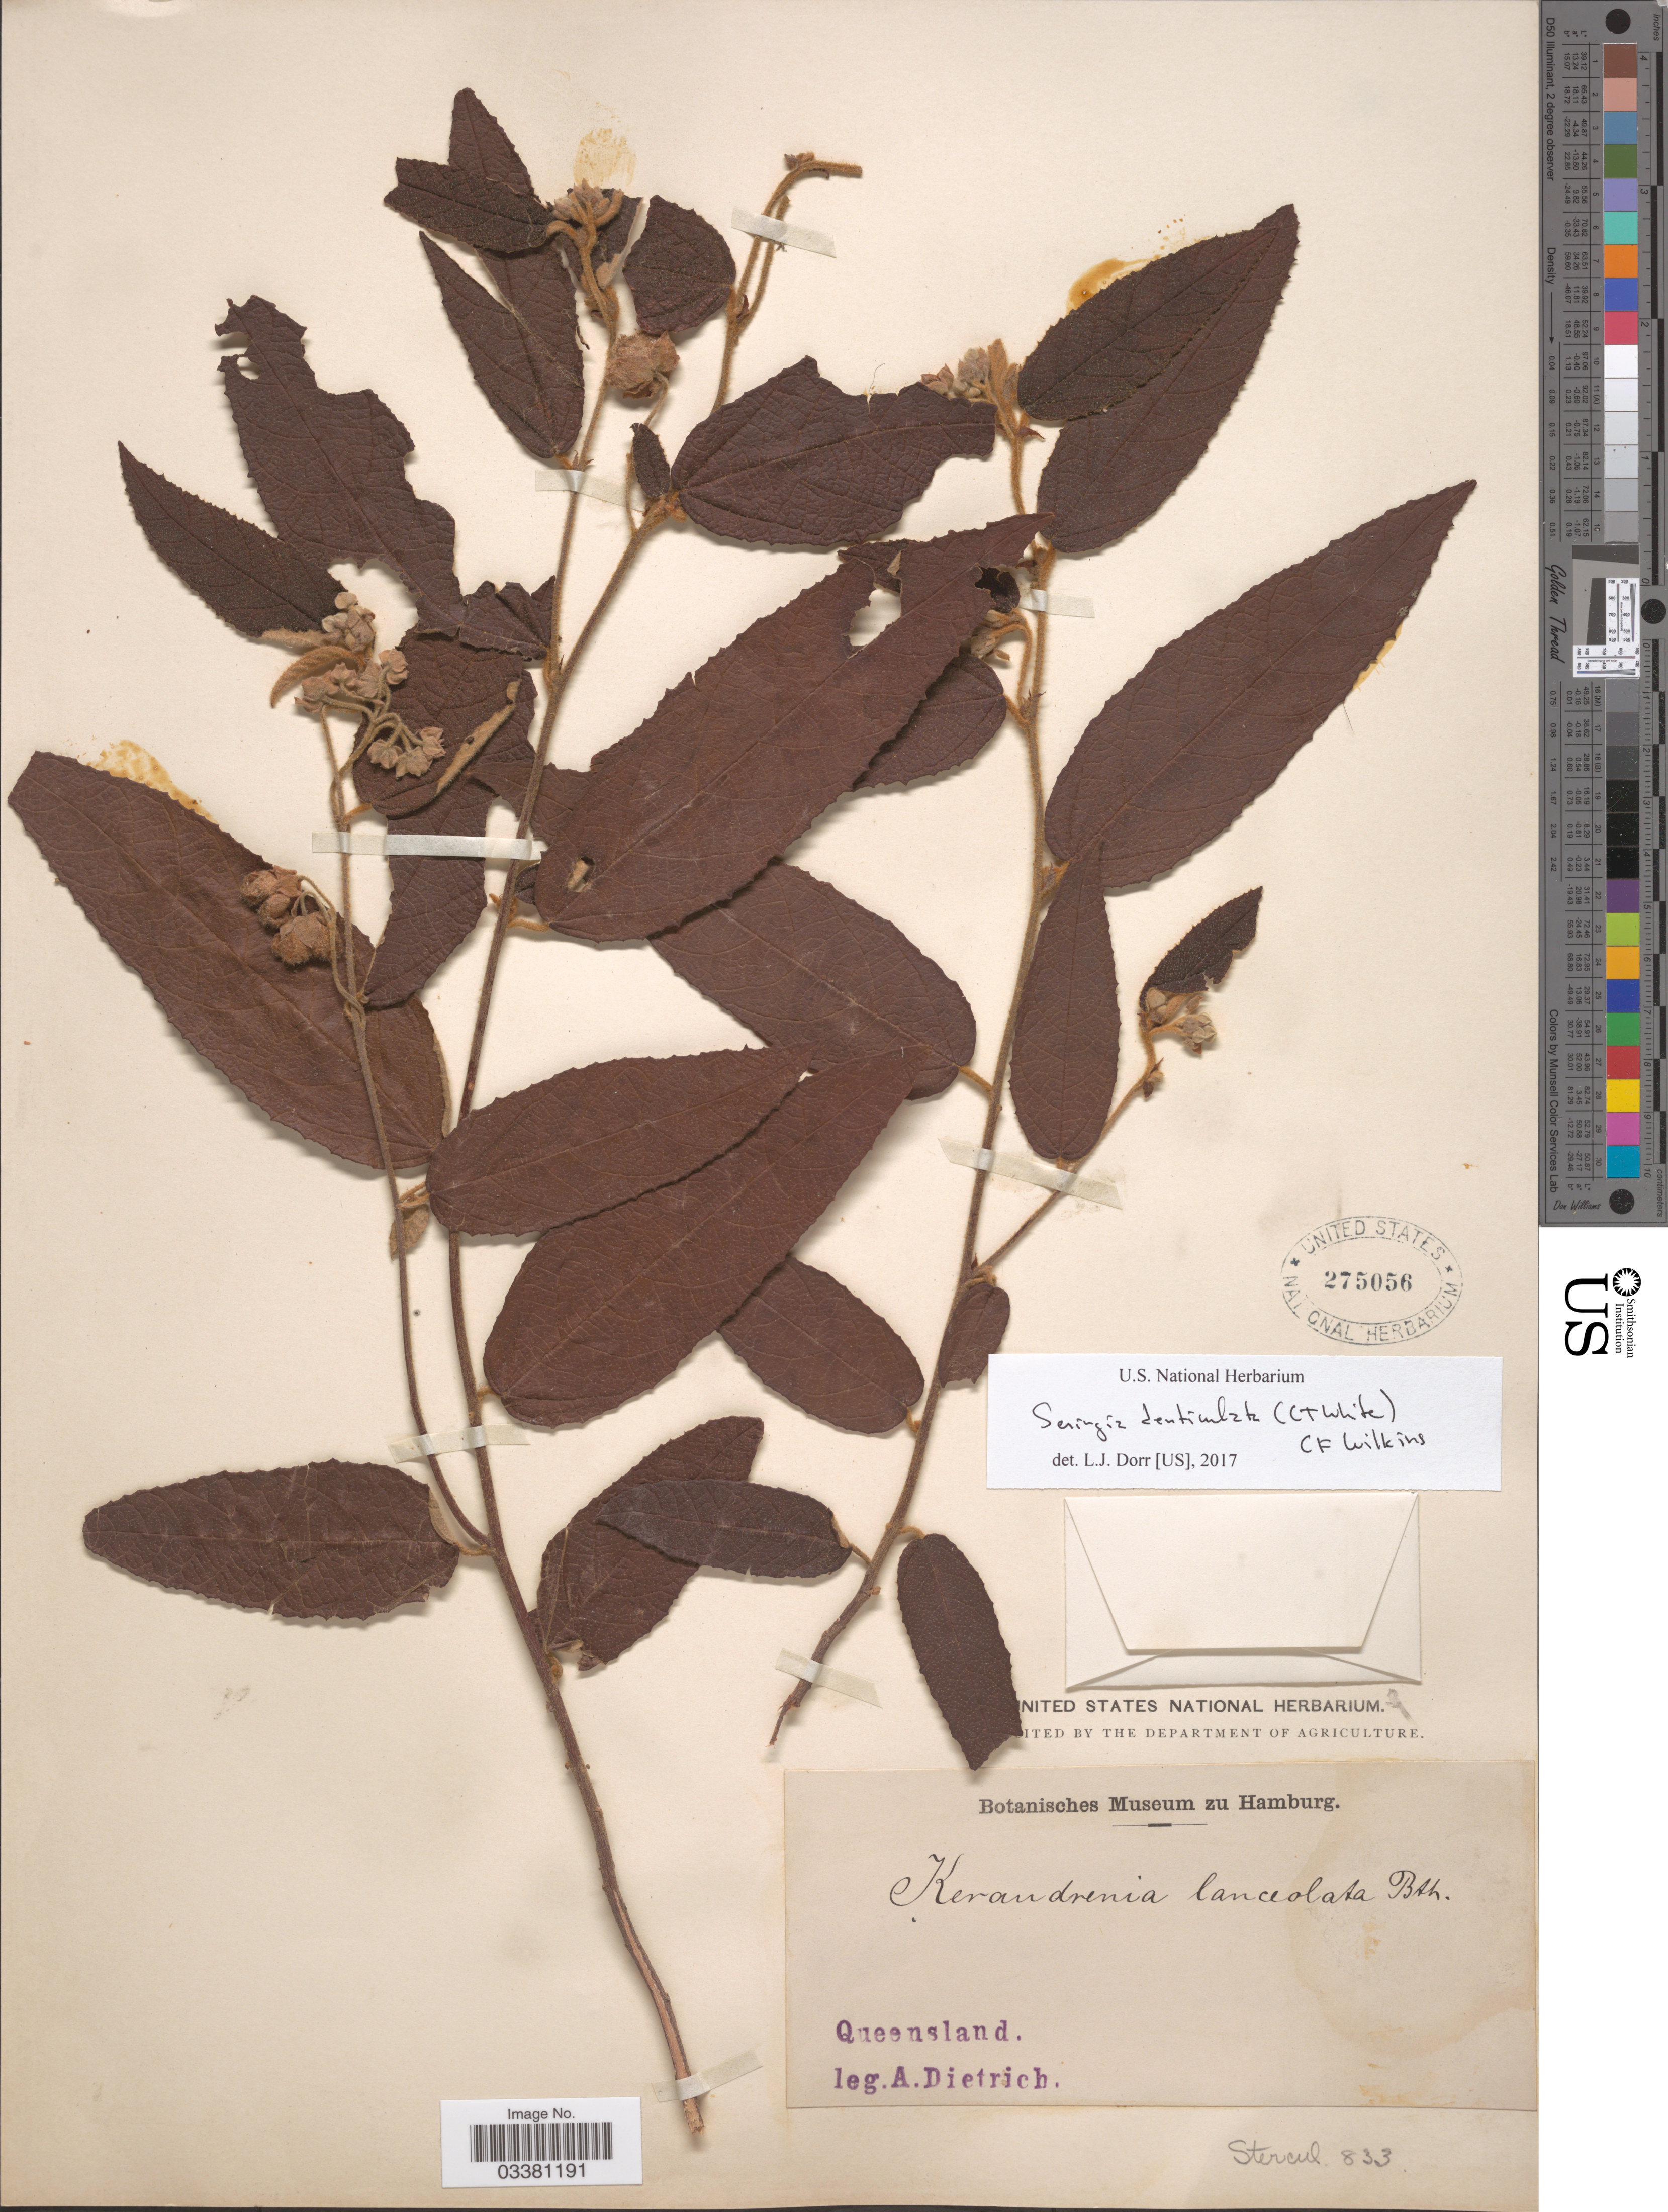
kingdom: Plantae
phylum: Tracheophyta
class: Magnoliopsida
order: Malvales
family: Malvaceae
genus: Seringia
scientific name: Seringia denticulata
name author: (C.T. White) C.F. Wilkins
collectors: A. Dietrich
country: Australia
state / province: Queensland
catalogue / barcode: US 275056